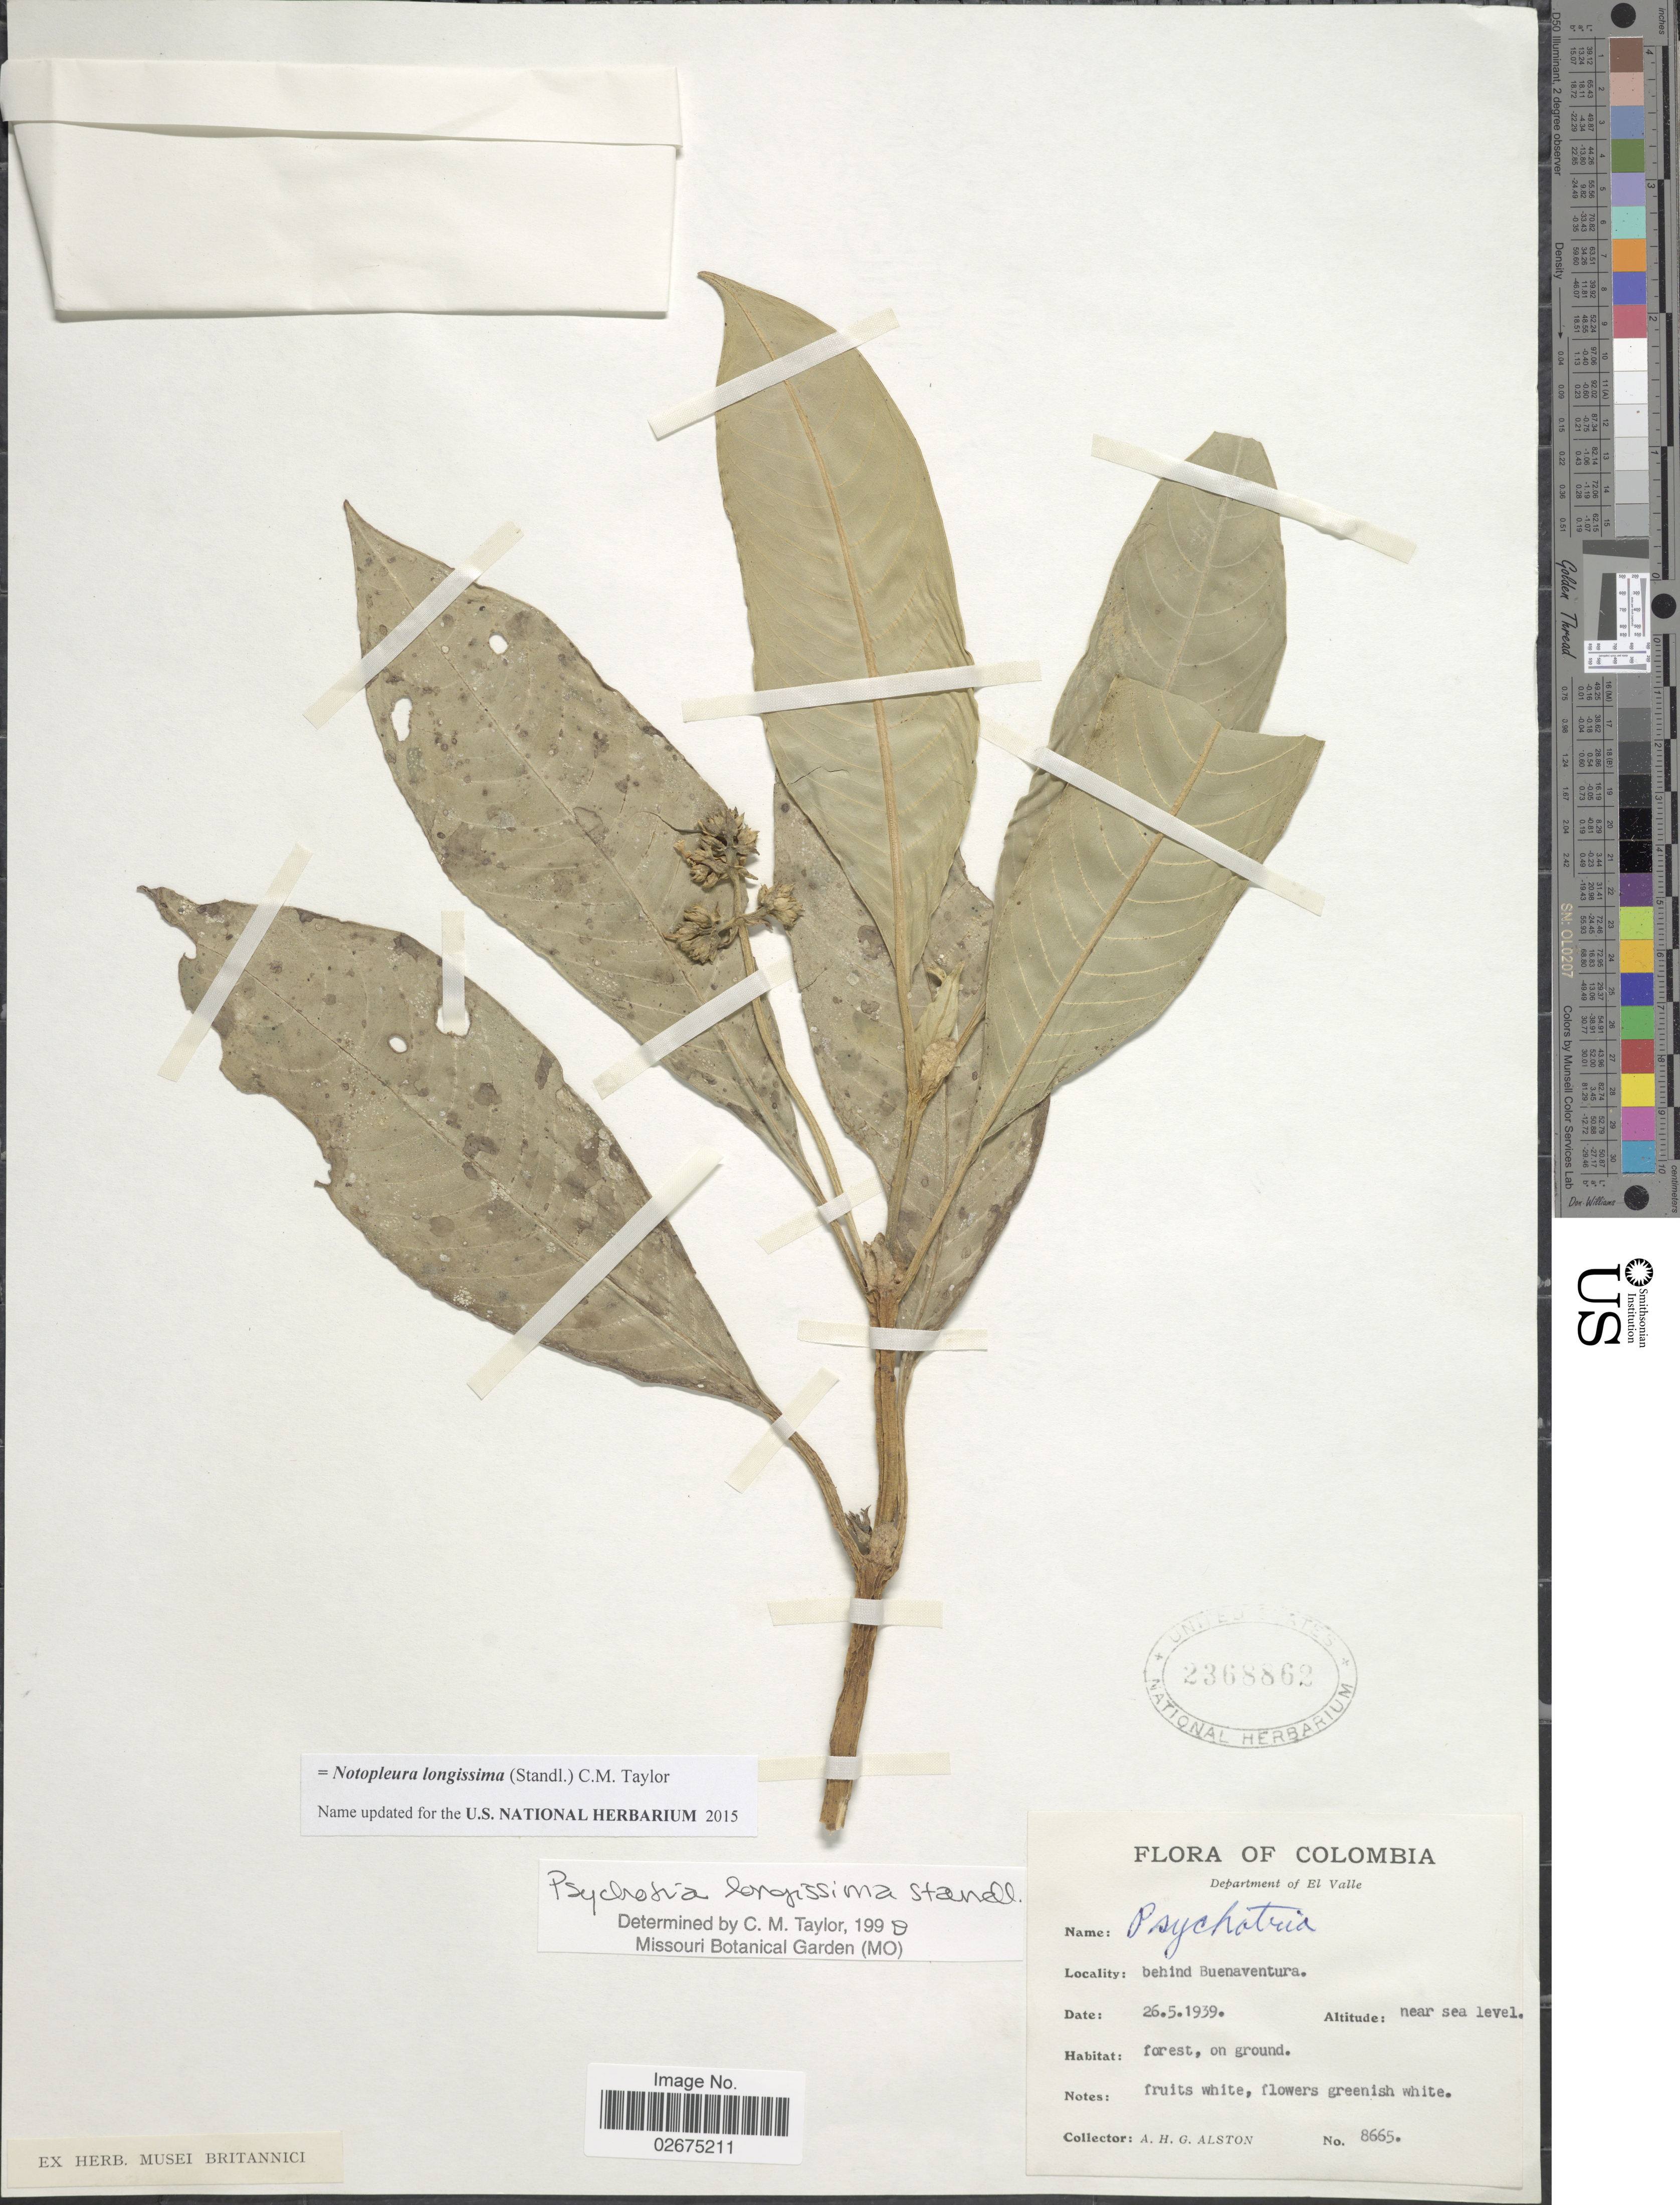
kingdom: Plantae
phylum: Tracheophyta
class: Magnoliopsida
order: Gentianales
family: Rubiaceae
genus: Notopleura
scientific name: Notopleura longissima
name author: Bremek.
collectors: A. H. Alston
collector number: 8665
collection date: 1939-05-26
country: Colombia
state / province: Valle del Cauca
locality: Department of El Valle, behind Buenaventura, forest, on ground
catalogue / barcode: US 2368862